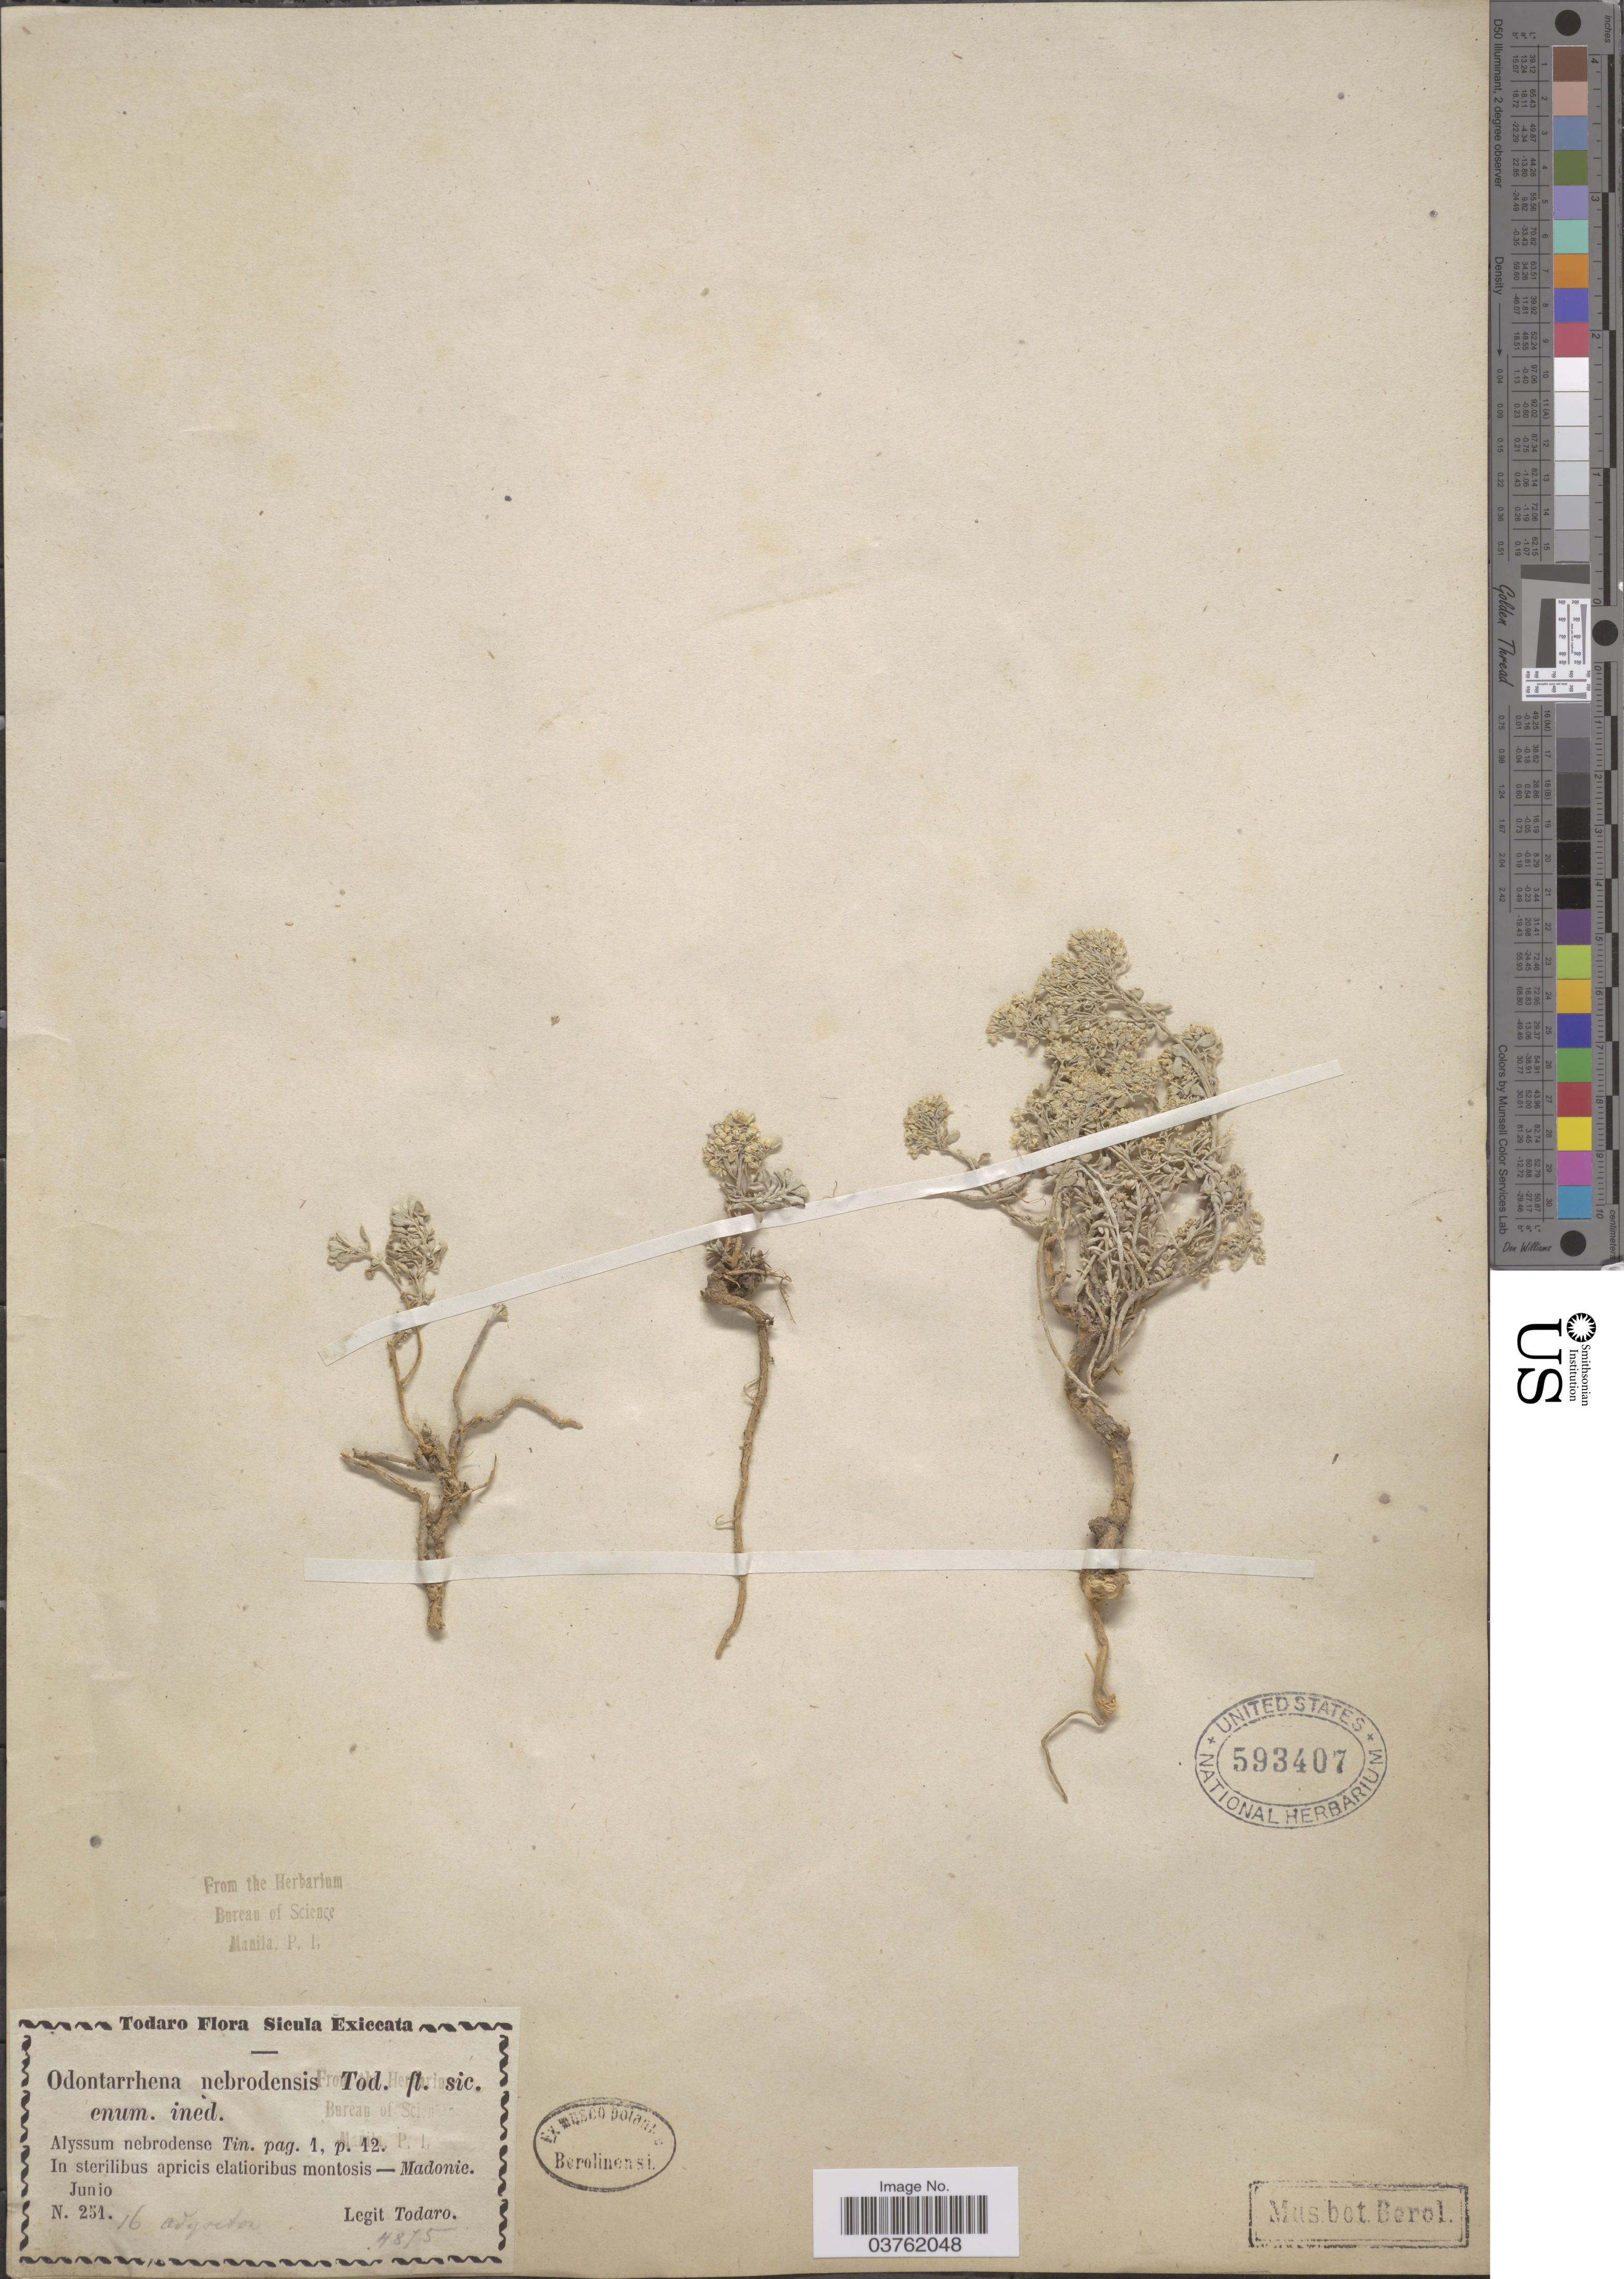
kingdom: Plantae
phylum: Tracheophyta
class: Magnoliopsida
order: Brassicales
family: Brassicaceae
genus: Alyssum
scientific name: Alyssum nebrodense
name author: Tineo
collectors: Todaro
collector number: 251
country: Italy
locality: Sicula. Madonie.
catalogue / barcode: US 593407